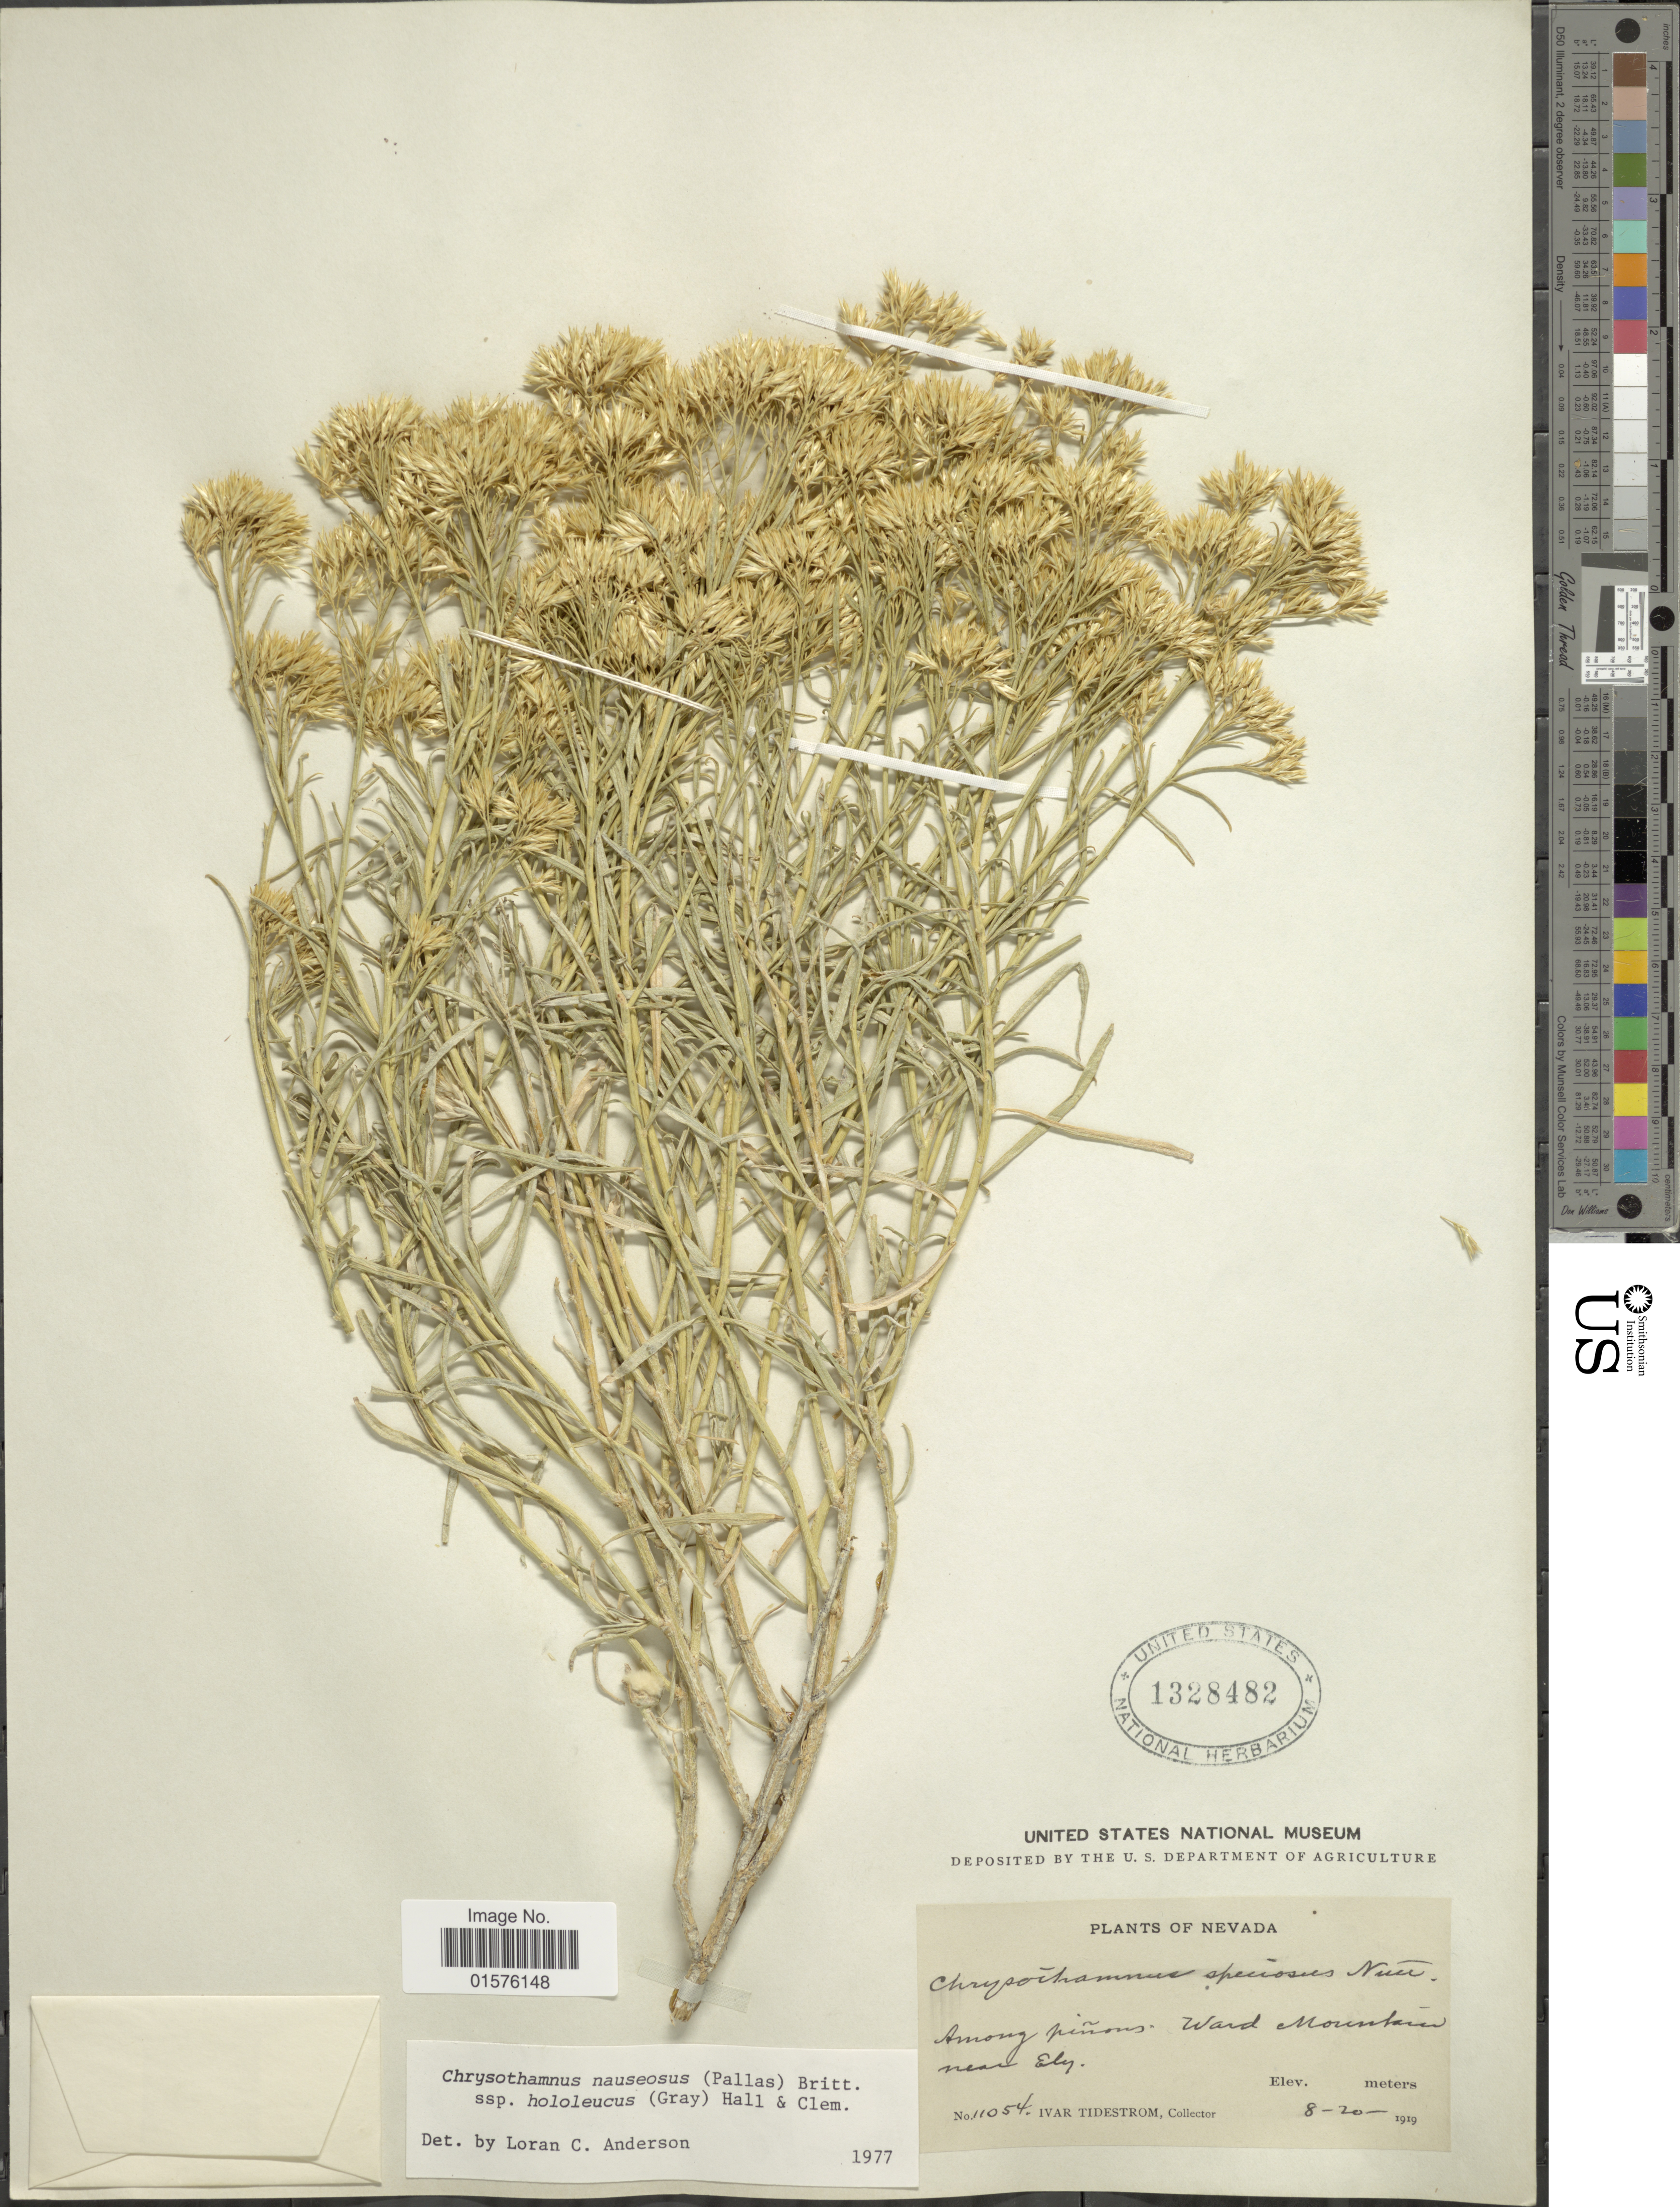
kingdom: Plantae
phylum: Tracheophyta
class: Magnoliopsida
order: Asterales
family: Asteraceae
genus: Ericameria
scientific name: Ericameria nauseosa var. hololeuca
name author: (A. Gray) G.L. Nesom & G.I. Baird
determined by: Urbatsch, Lowell E., Curator (LSU), Louisiana State University (UNITED STATES)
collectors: I. F. Tidestrom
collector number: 11054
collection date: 1919-08-20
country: United States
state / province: Nevada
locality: Among piñons, Ward Mountains near Ely.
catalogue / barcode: US 1328482